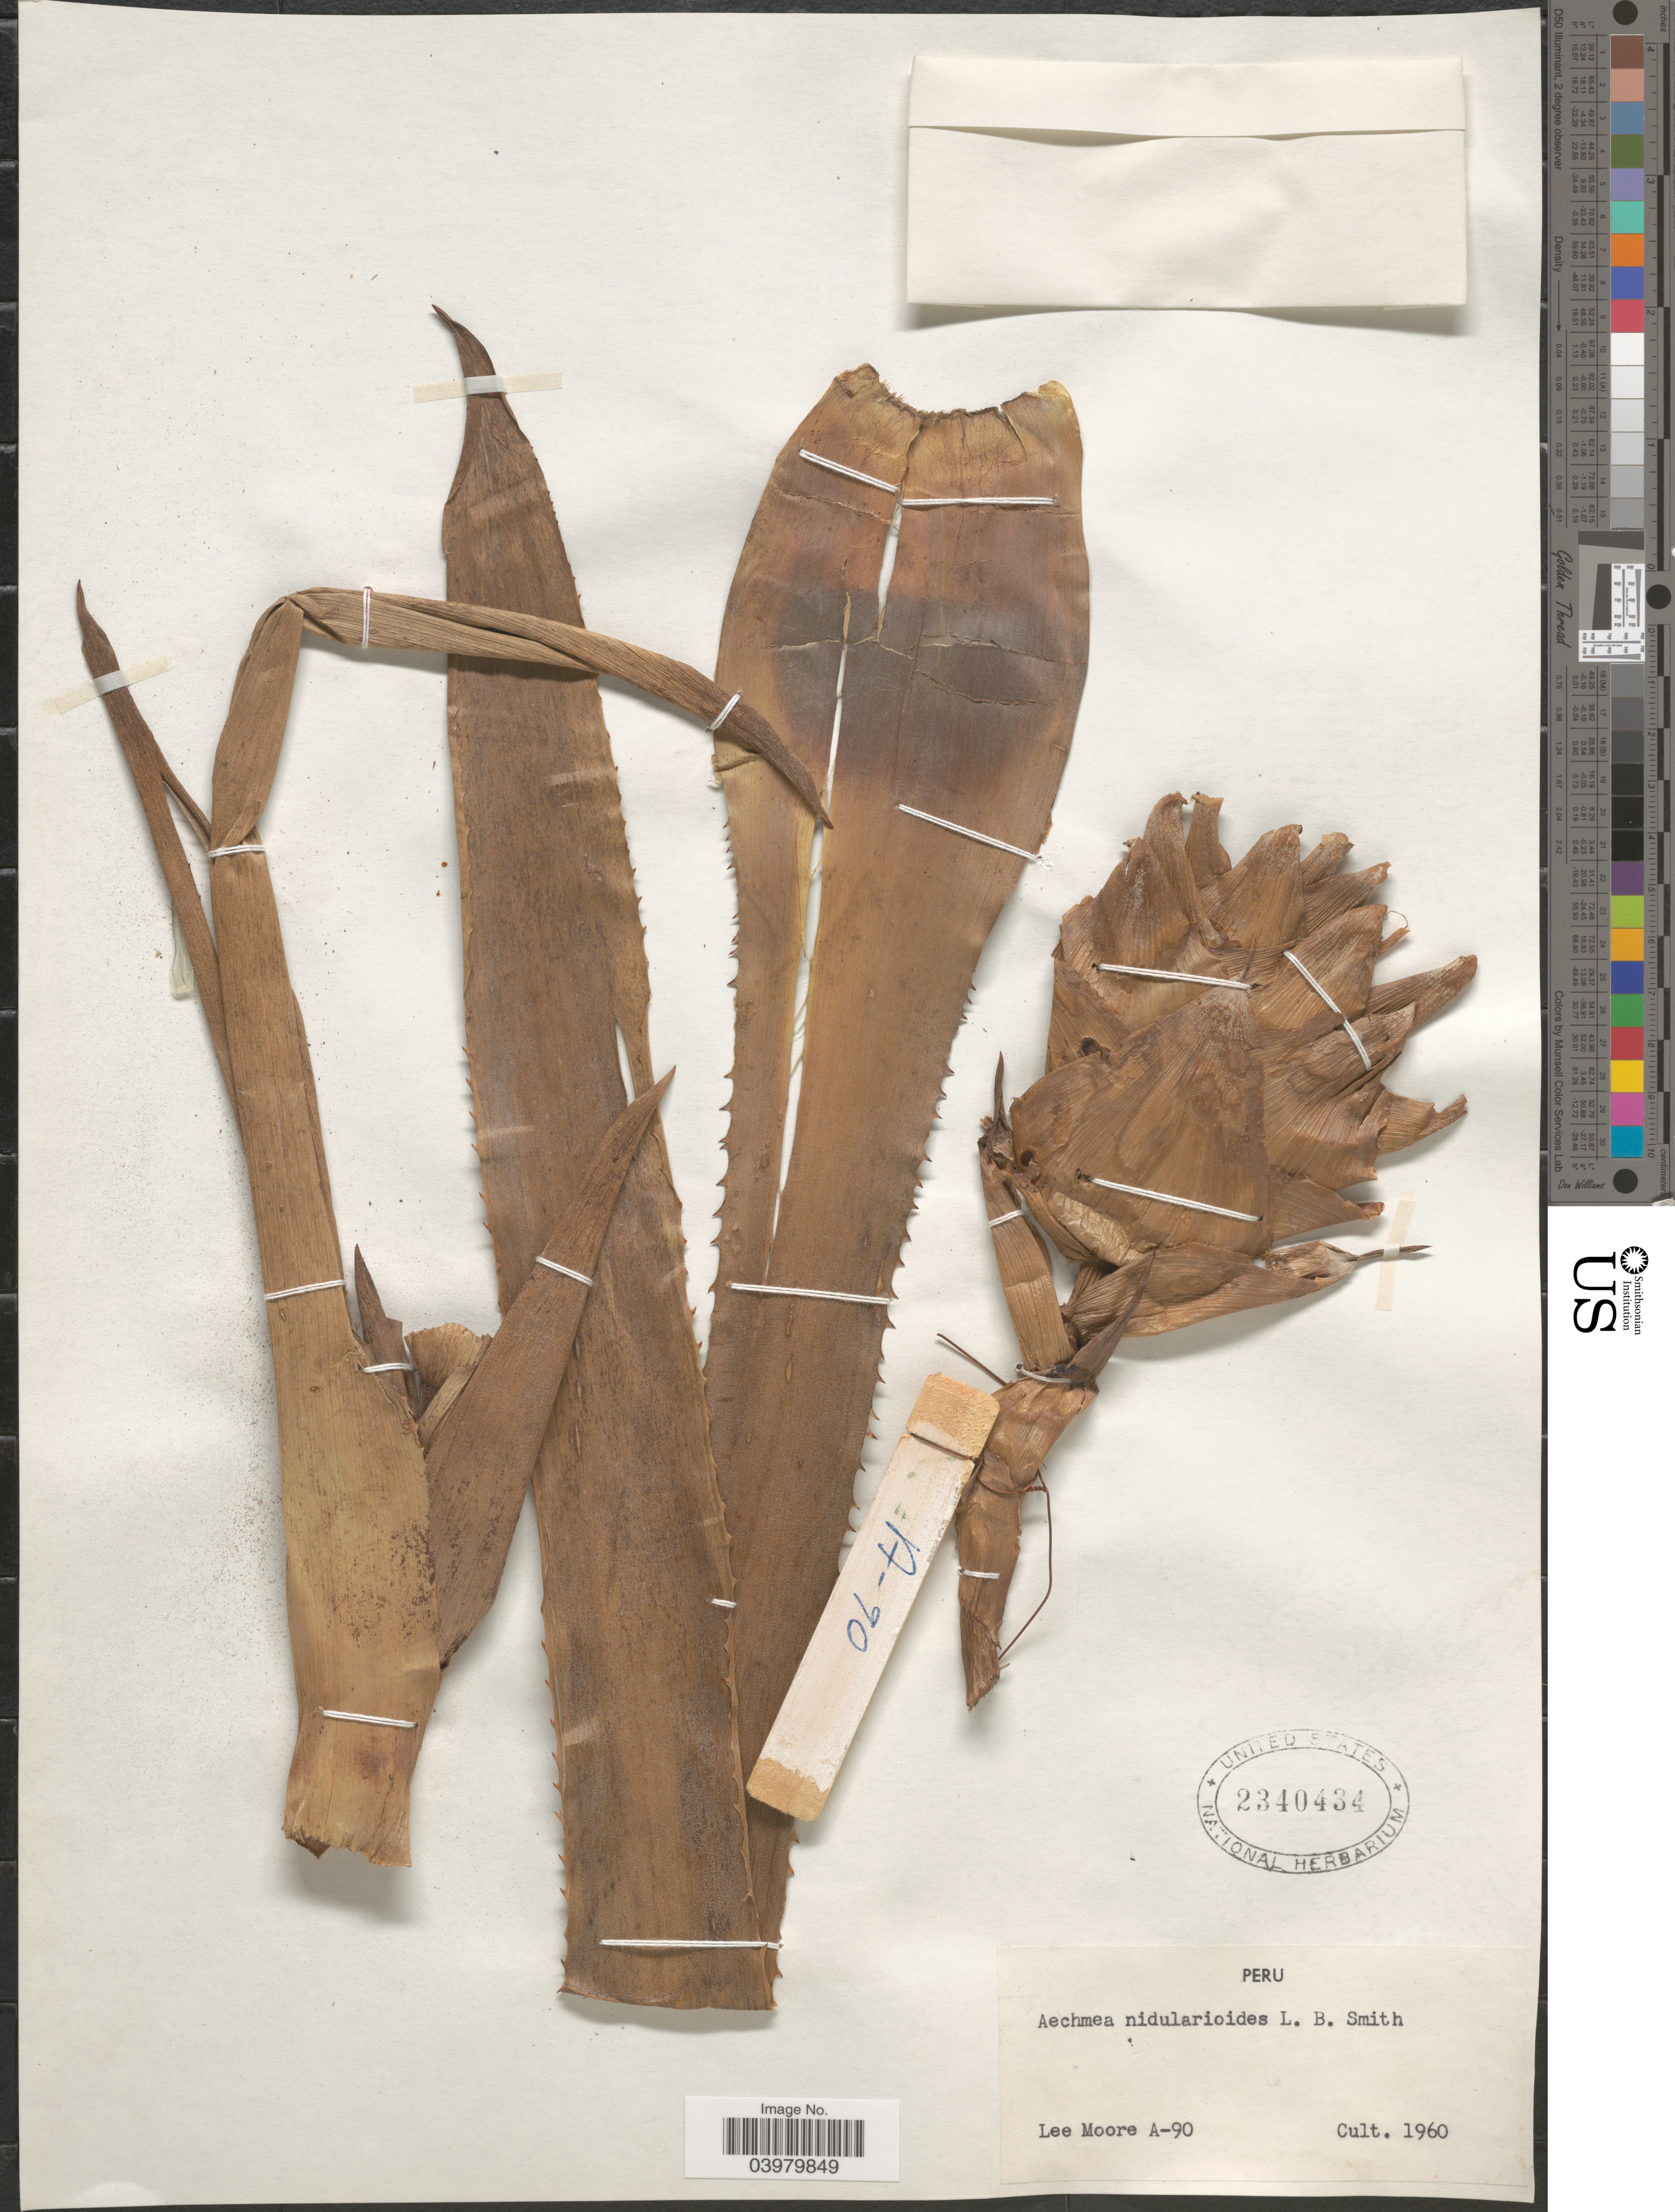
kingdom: Plantae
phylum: Tracheophyta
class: Liliopsida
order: Poales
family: Bromeliaceae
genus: Aechmea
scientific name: Aechmea nidularioides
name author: L.B. Sm.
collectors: L. Moore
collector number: A-90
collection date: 1960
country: Peru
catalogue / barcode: US 2340434